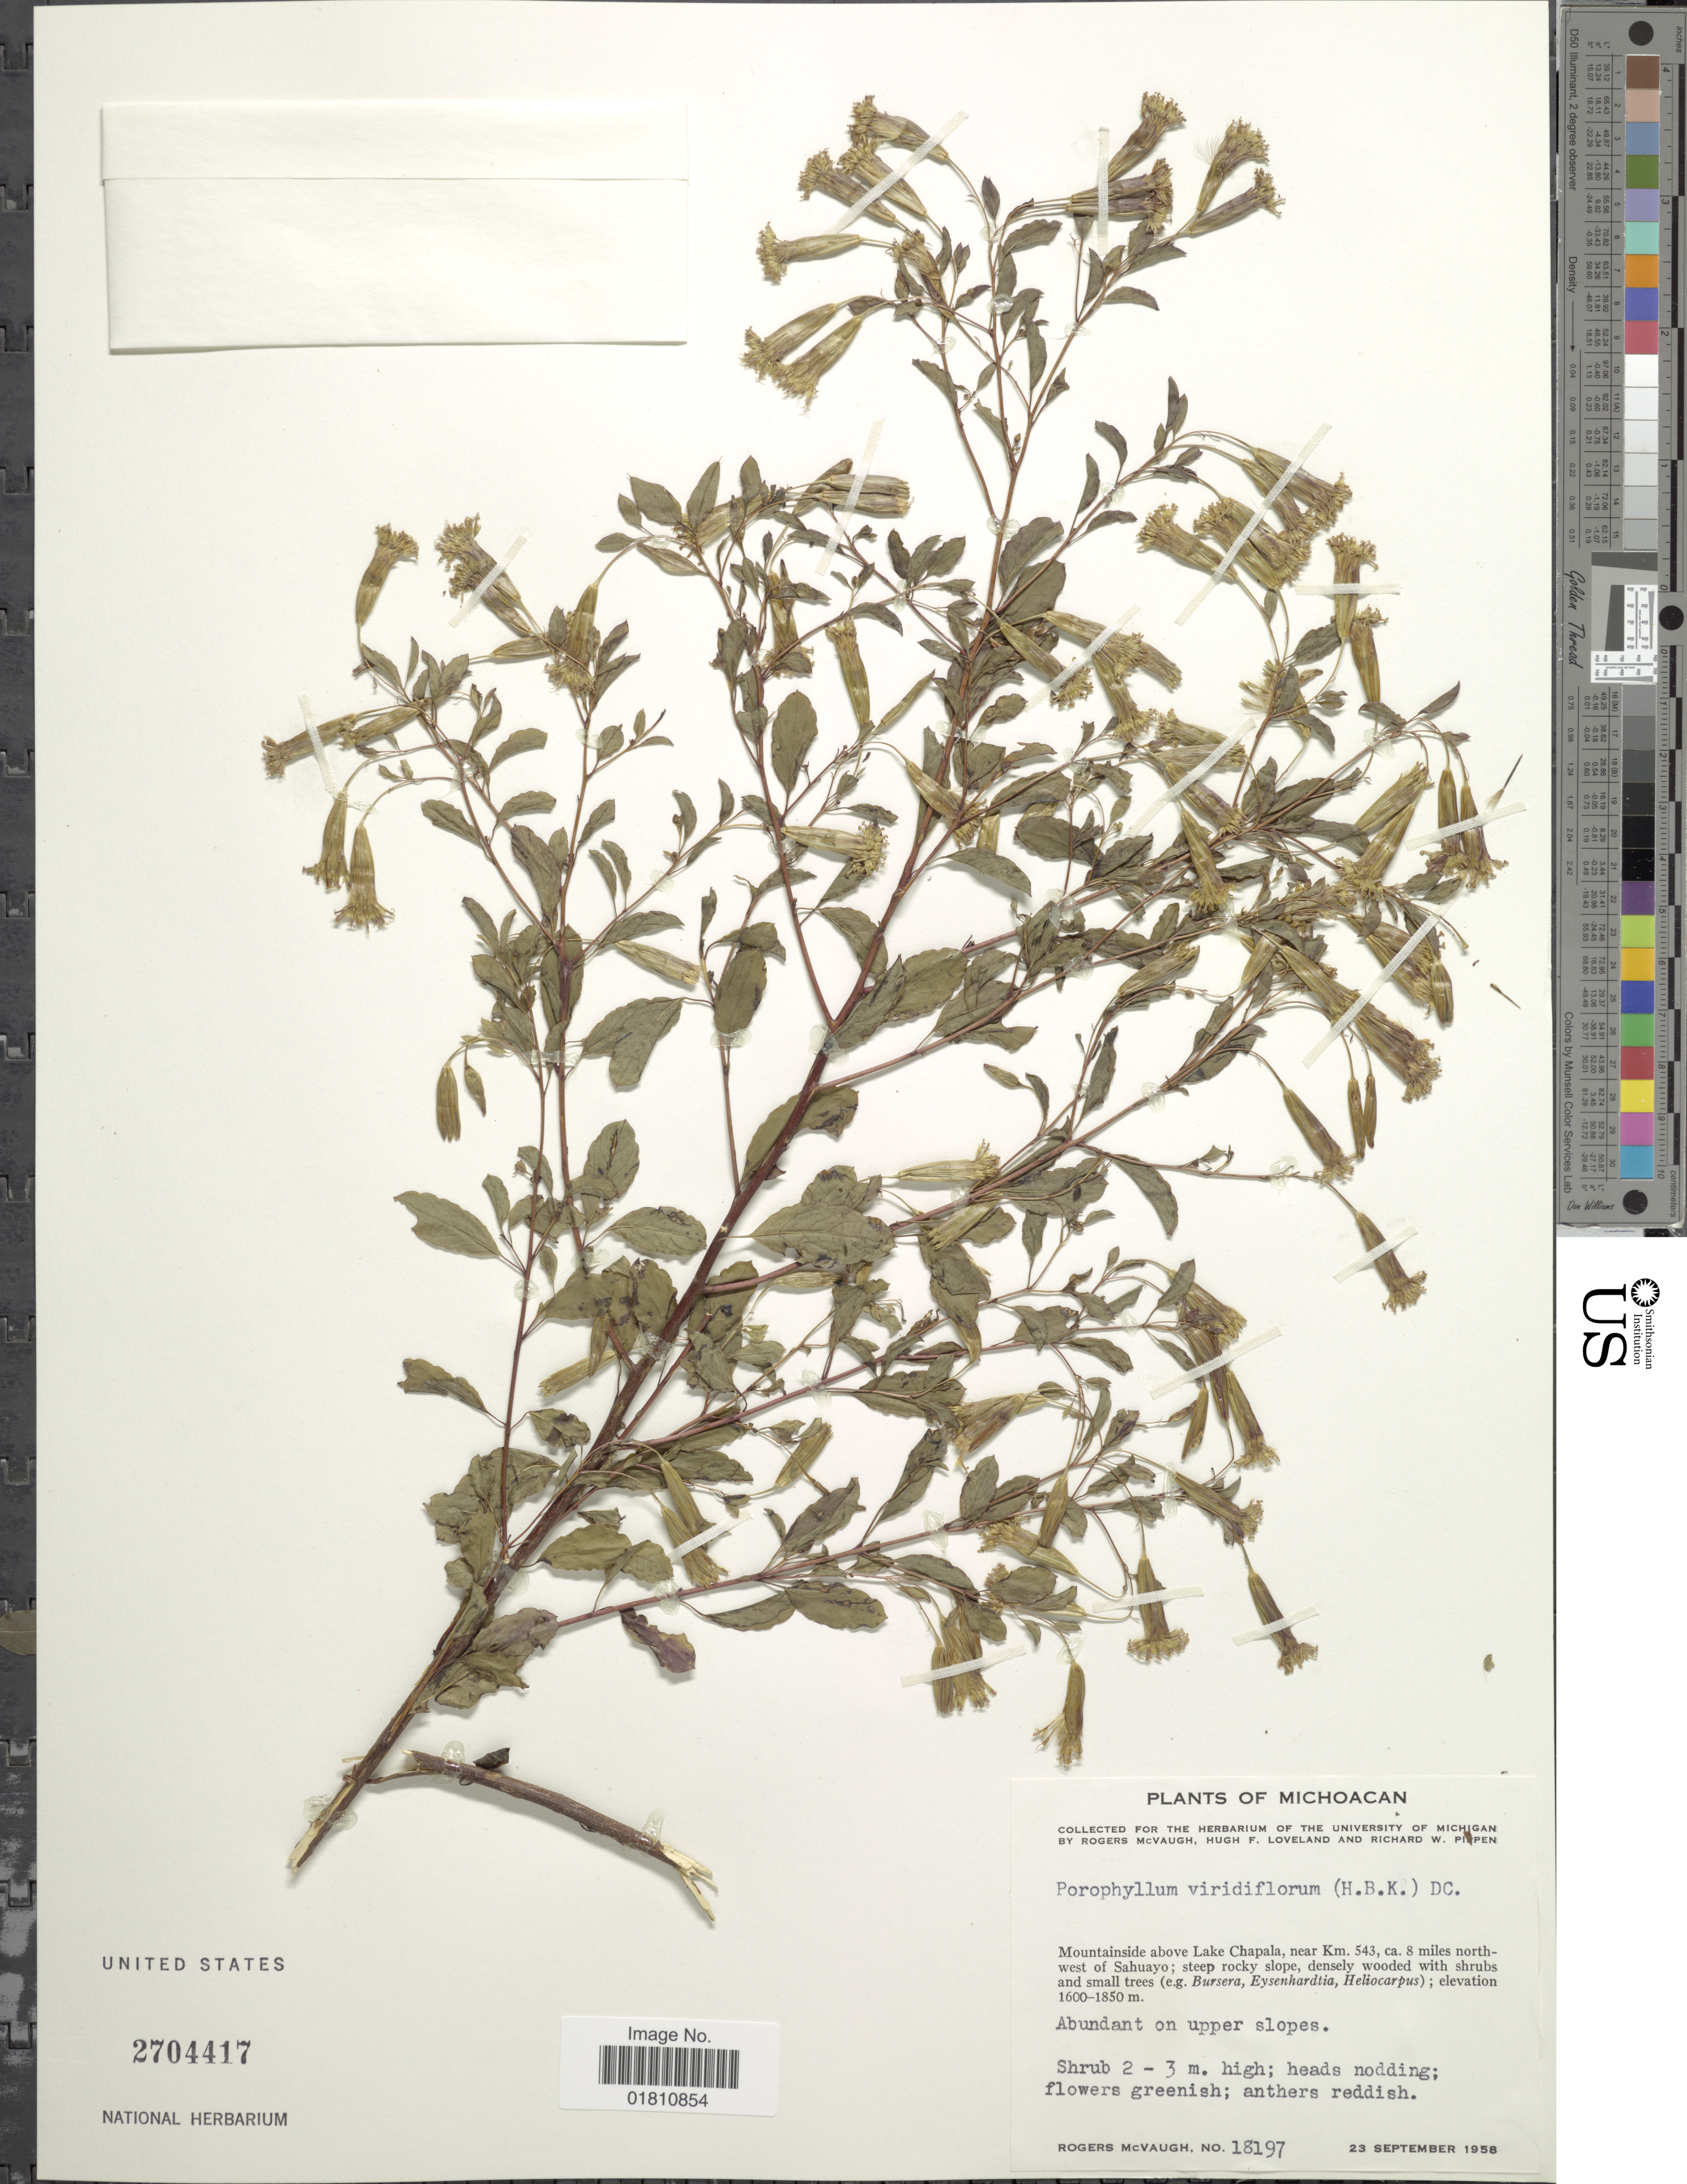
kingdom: Plantae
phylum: Tracheophyta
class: Magnoliopsida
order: Asterales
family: Asteraceae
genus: Porophyllum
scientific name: Porophyllum viridiflorum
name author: (Kunth) DC.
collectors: R. McVaugh, H. Loveland & R. W. Pippen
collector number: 18197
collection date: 1958-09-23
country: Mexico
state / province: Michoacán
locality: Mountainside above Lake Chapala, near Km. 543, ca. 8 miles northwest of Sahuayo; steep rocky slope.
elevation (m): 1600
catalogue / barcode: US 2704417